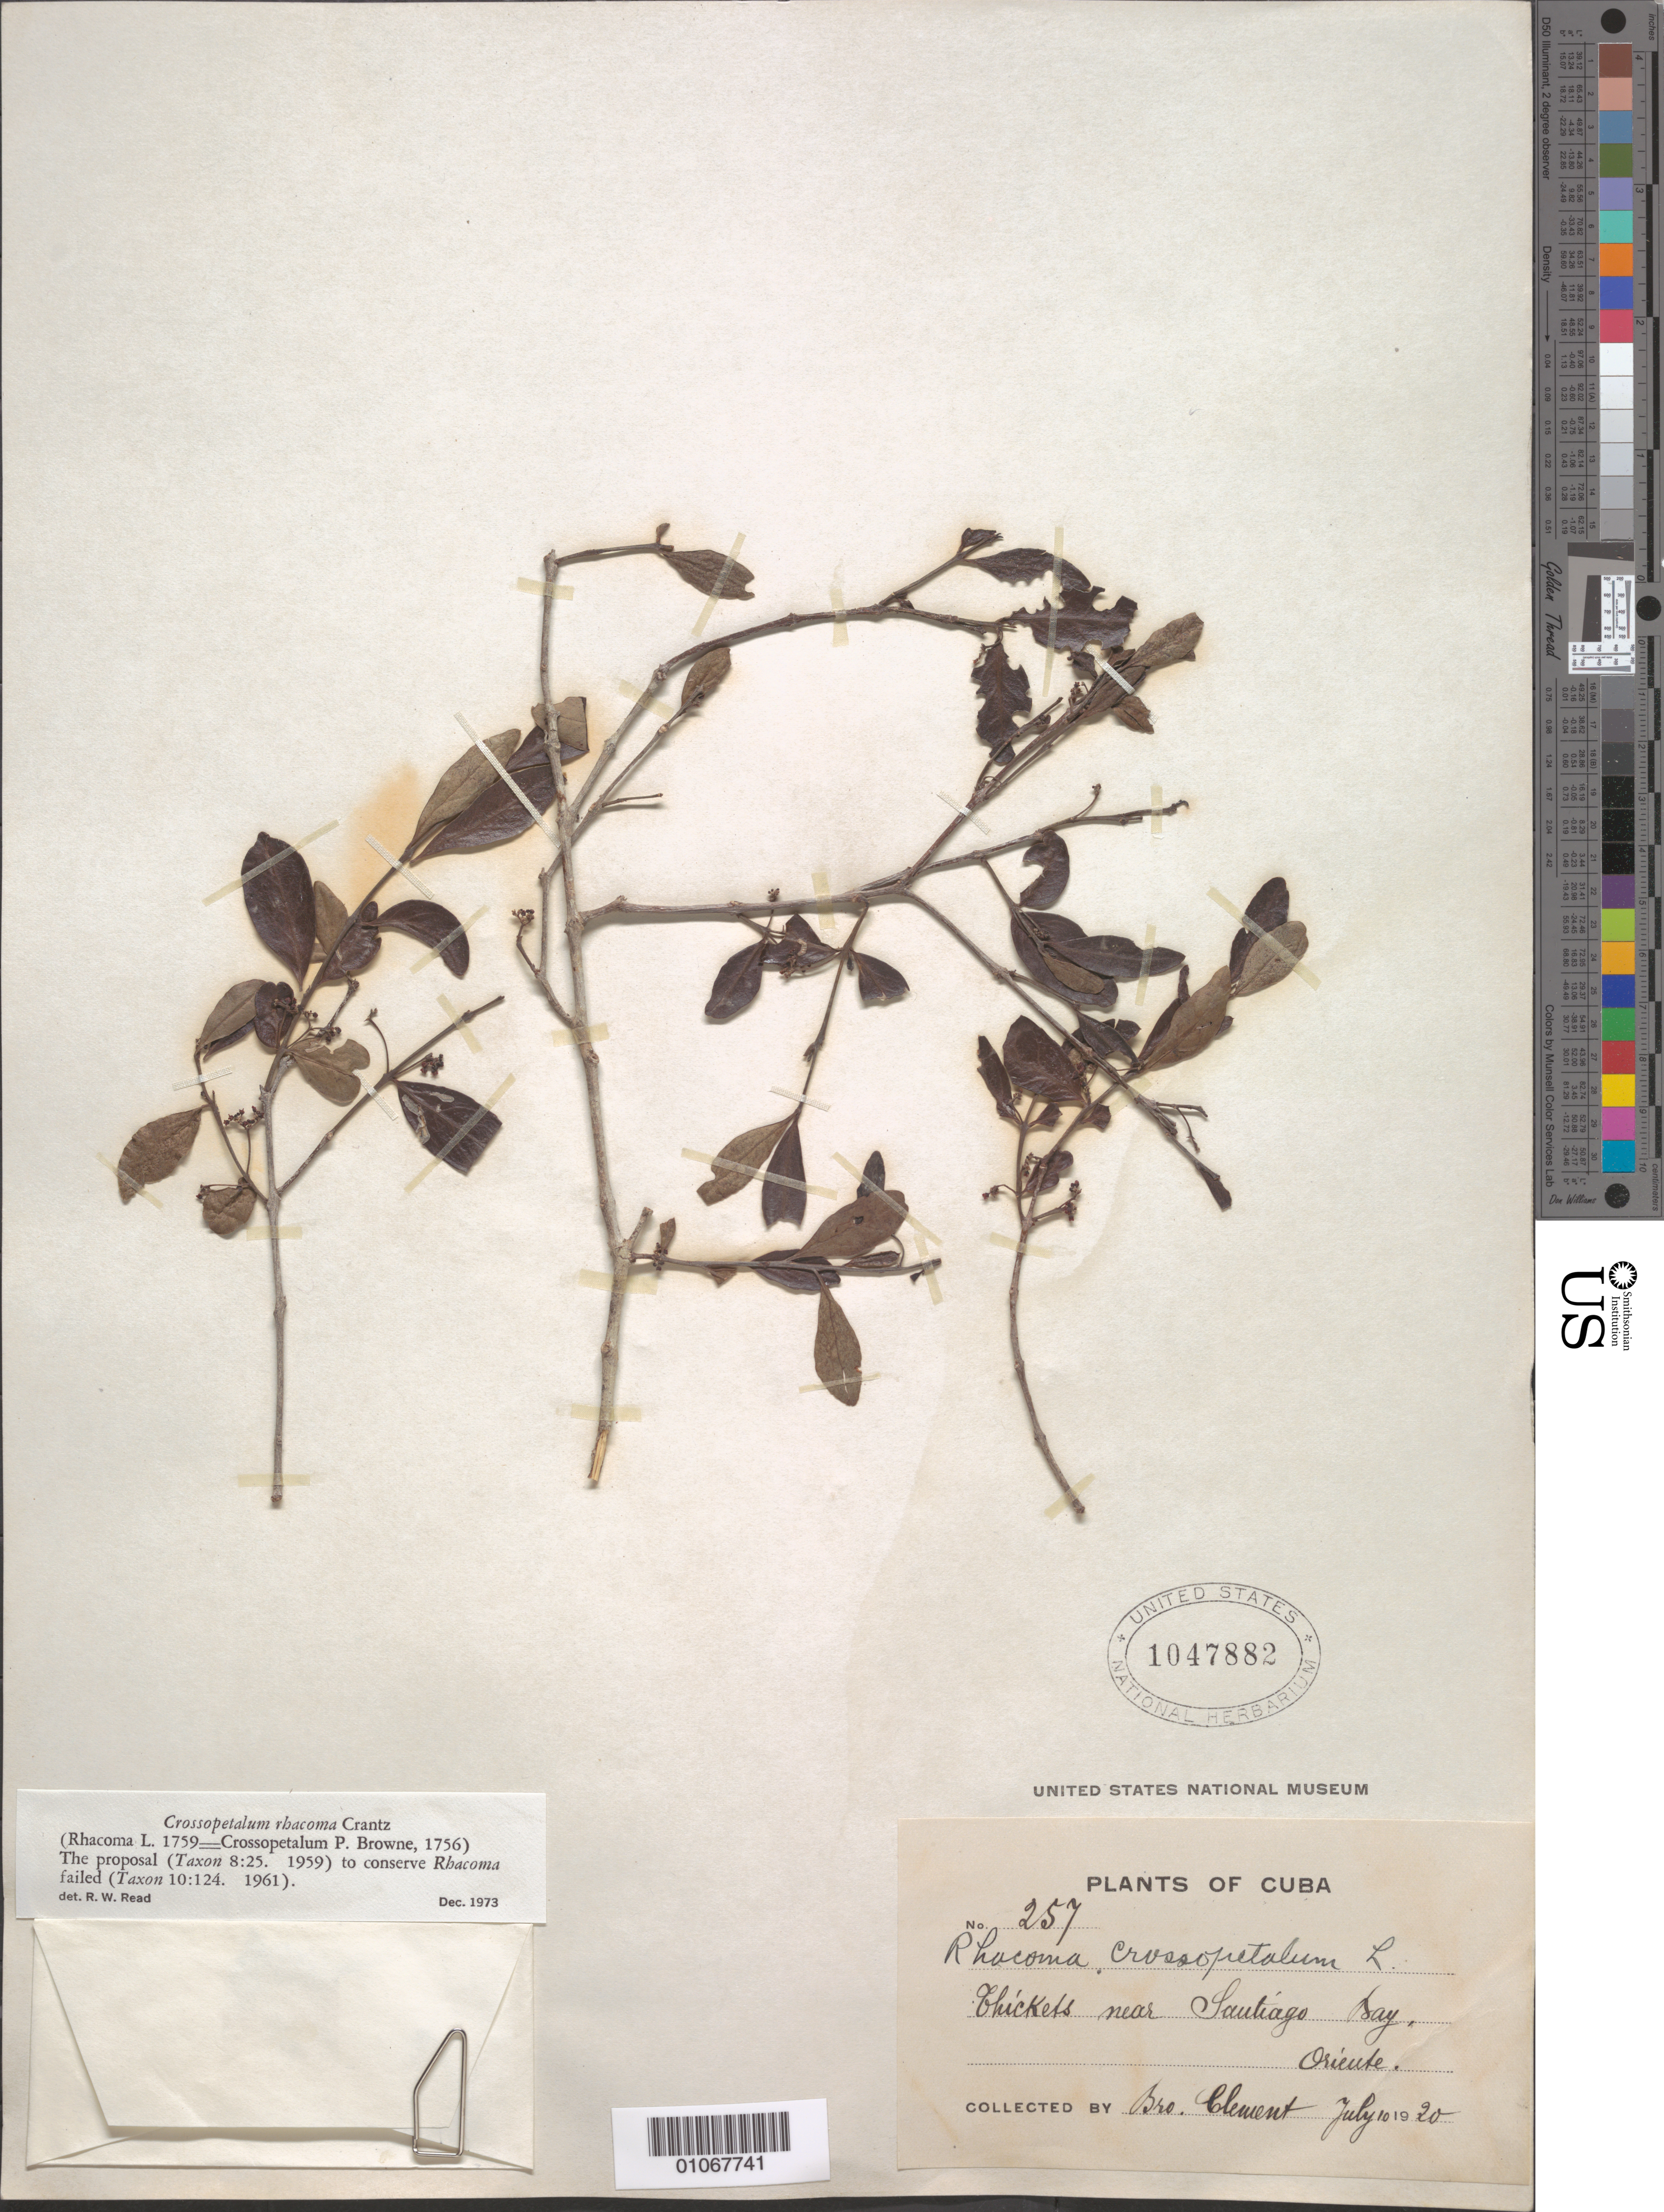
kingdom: Plantae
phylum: Tracheophyta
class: Magnoliopsida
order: Celastrales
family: Celastraceae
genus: Crossopetalum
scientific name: Crossopetalum rhacoma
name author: Crantz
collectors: B. Clement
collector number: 257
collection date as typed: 10 Jul 1920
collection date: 1920-07-10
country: Cuba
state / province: Santiago de Cuba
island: Cuba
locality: Thickets near Santiago bay Santiago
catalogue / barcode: US 1047882